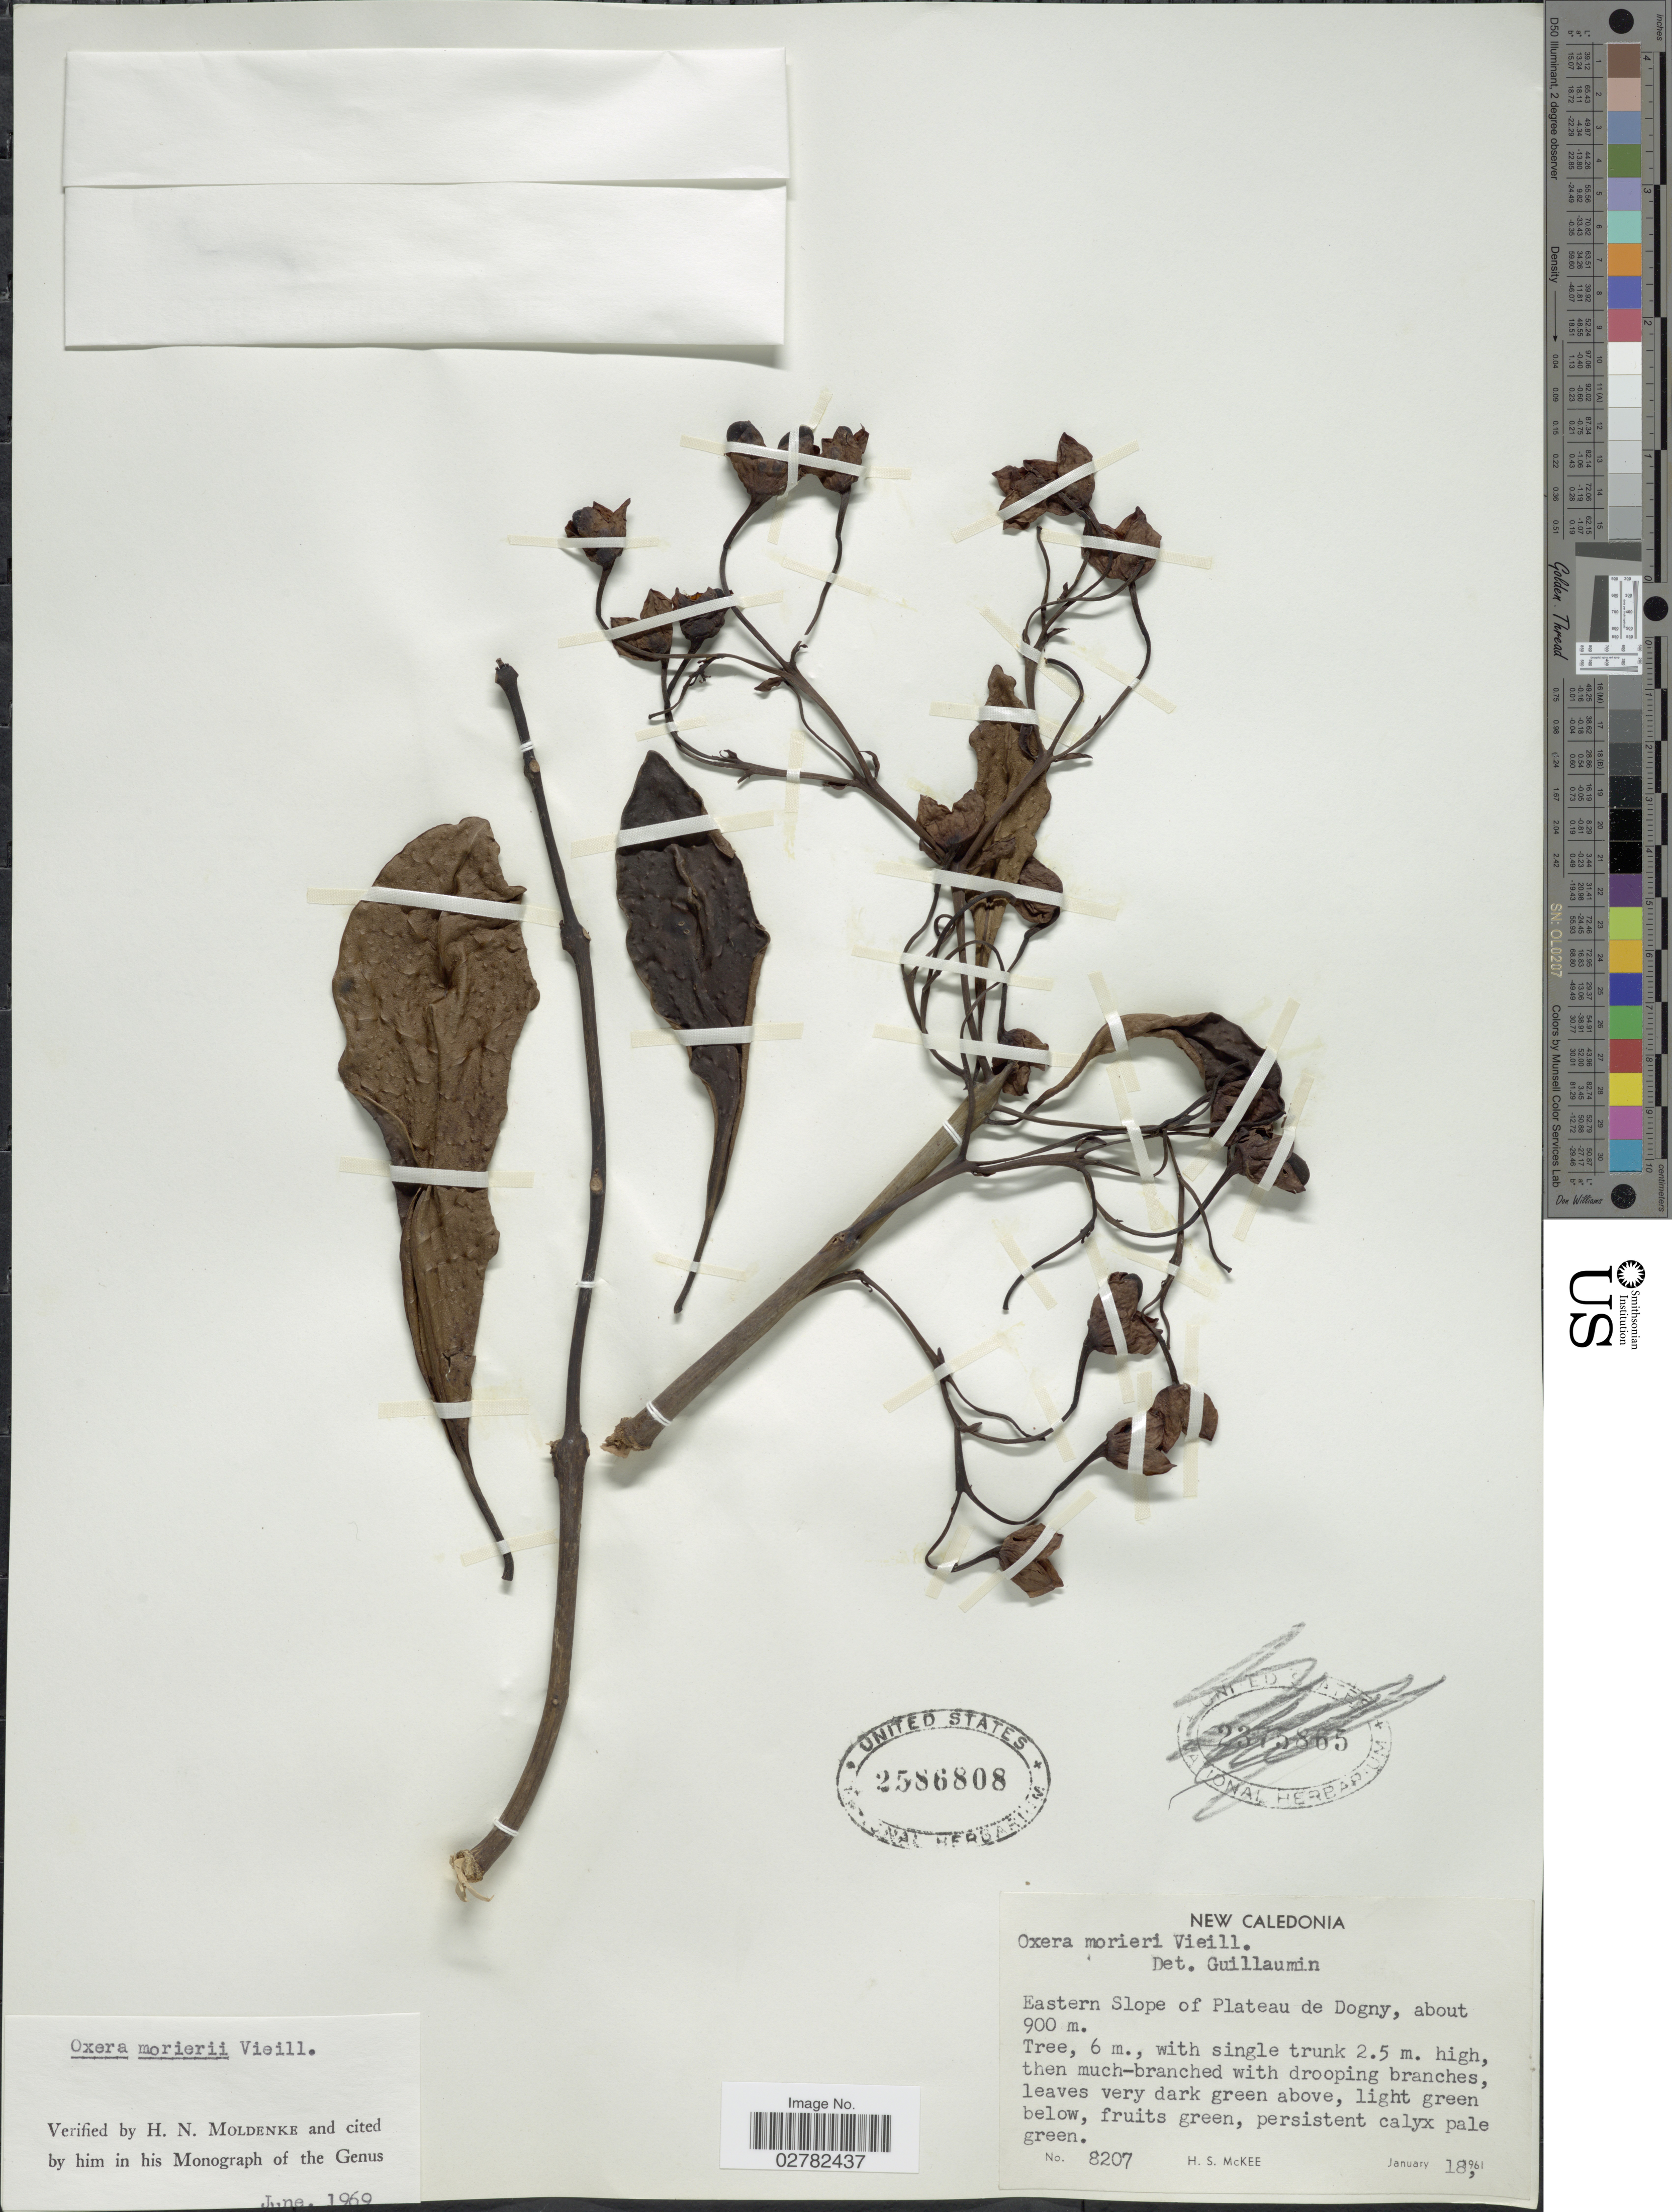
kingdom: Plantae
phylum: Tracheophyta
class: Magnoliopsida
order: Lamiales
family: Lamiaceae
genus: Oxera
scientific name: Oxera morieri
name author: Vieill.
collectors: H. S. McKee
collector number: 8207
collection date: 1961-01-18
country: New Caledonia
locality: Eastern Slope of Plateau de Dogny.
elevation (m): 900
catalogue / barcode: US 2586808